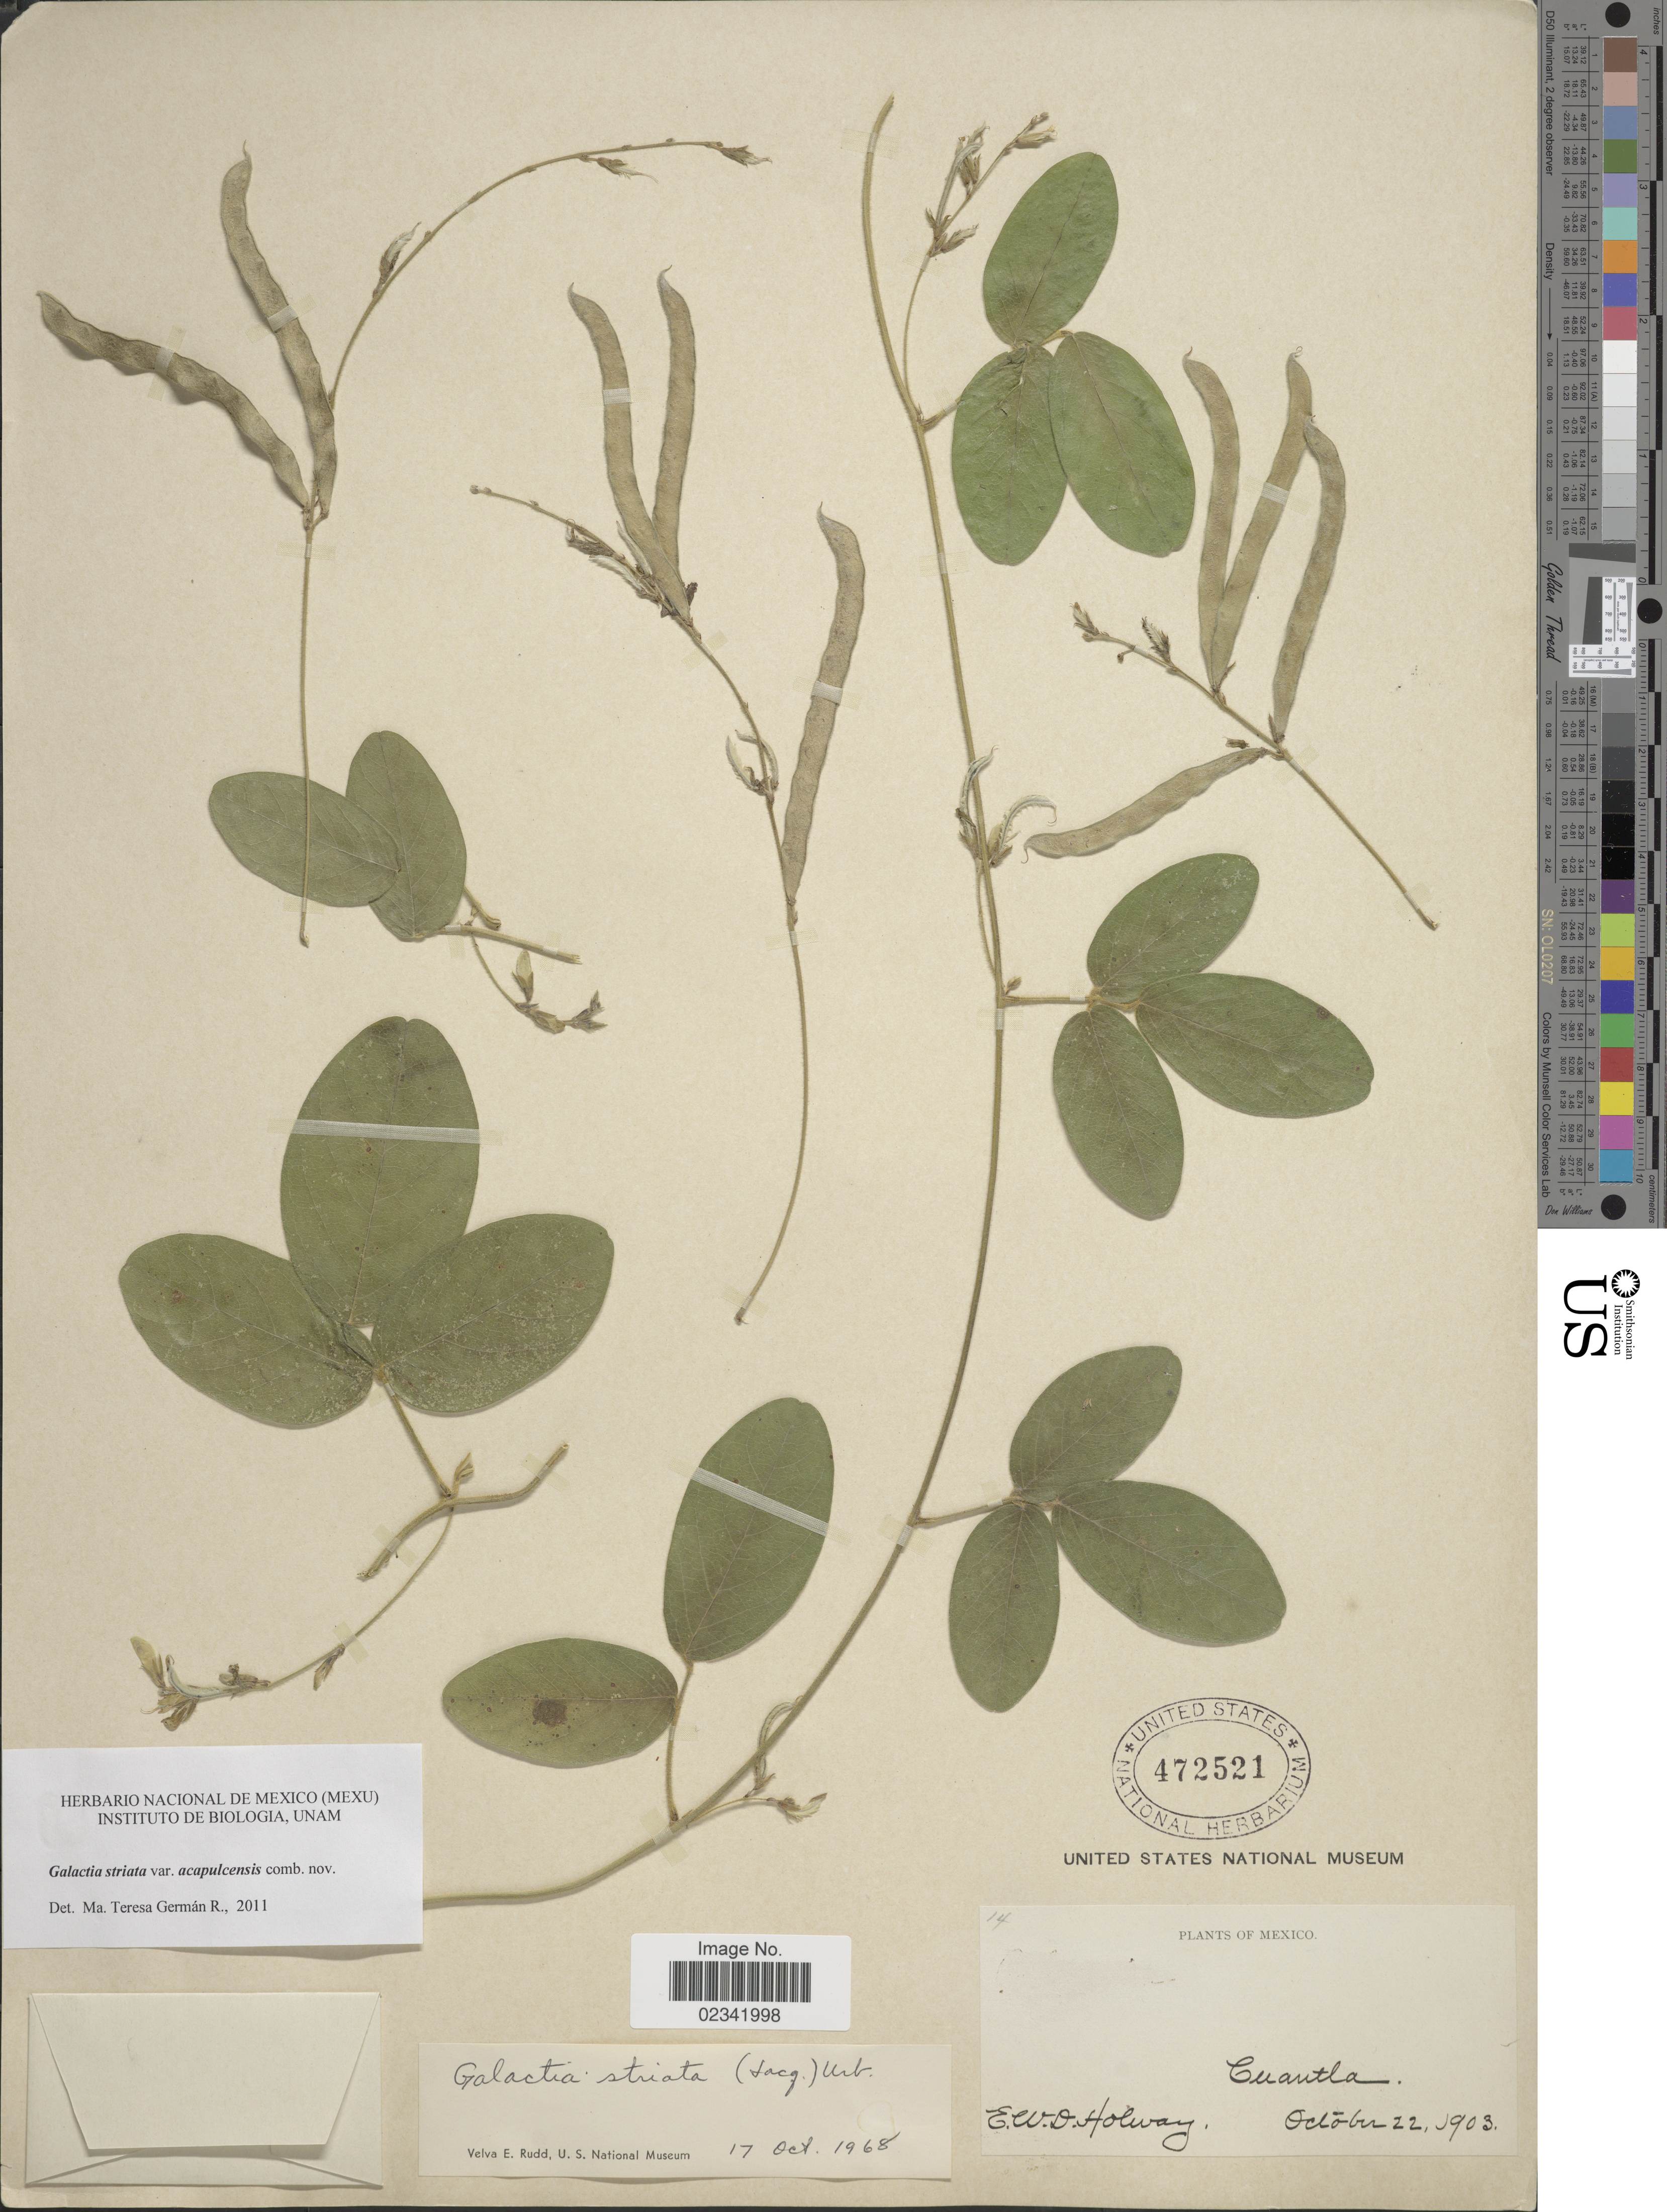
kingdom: Plantae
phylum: Tracheophyta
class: Magnoliopsida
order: Fabales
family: Fabaceae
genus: Galactia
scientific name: Galactia acapulcensis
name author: Rose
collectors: E. W. D. Holway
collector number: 14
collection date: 1903-10-22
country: Mexico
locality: Guantla, Mexico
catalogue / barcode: US 472521